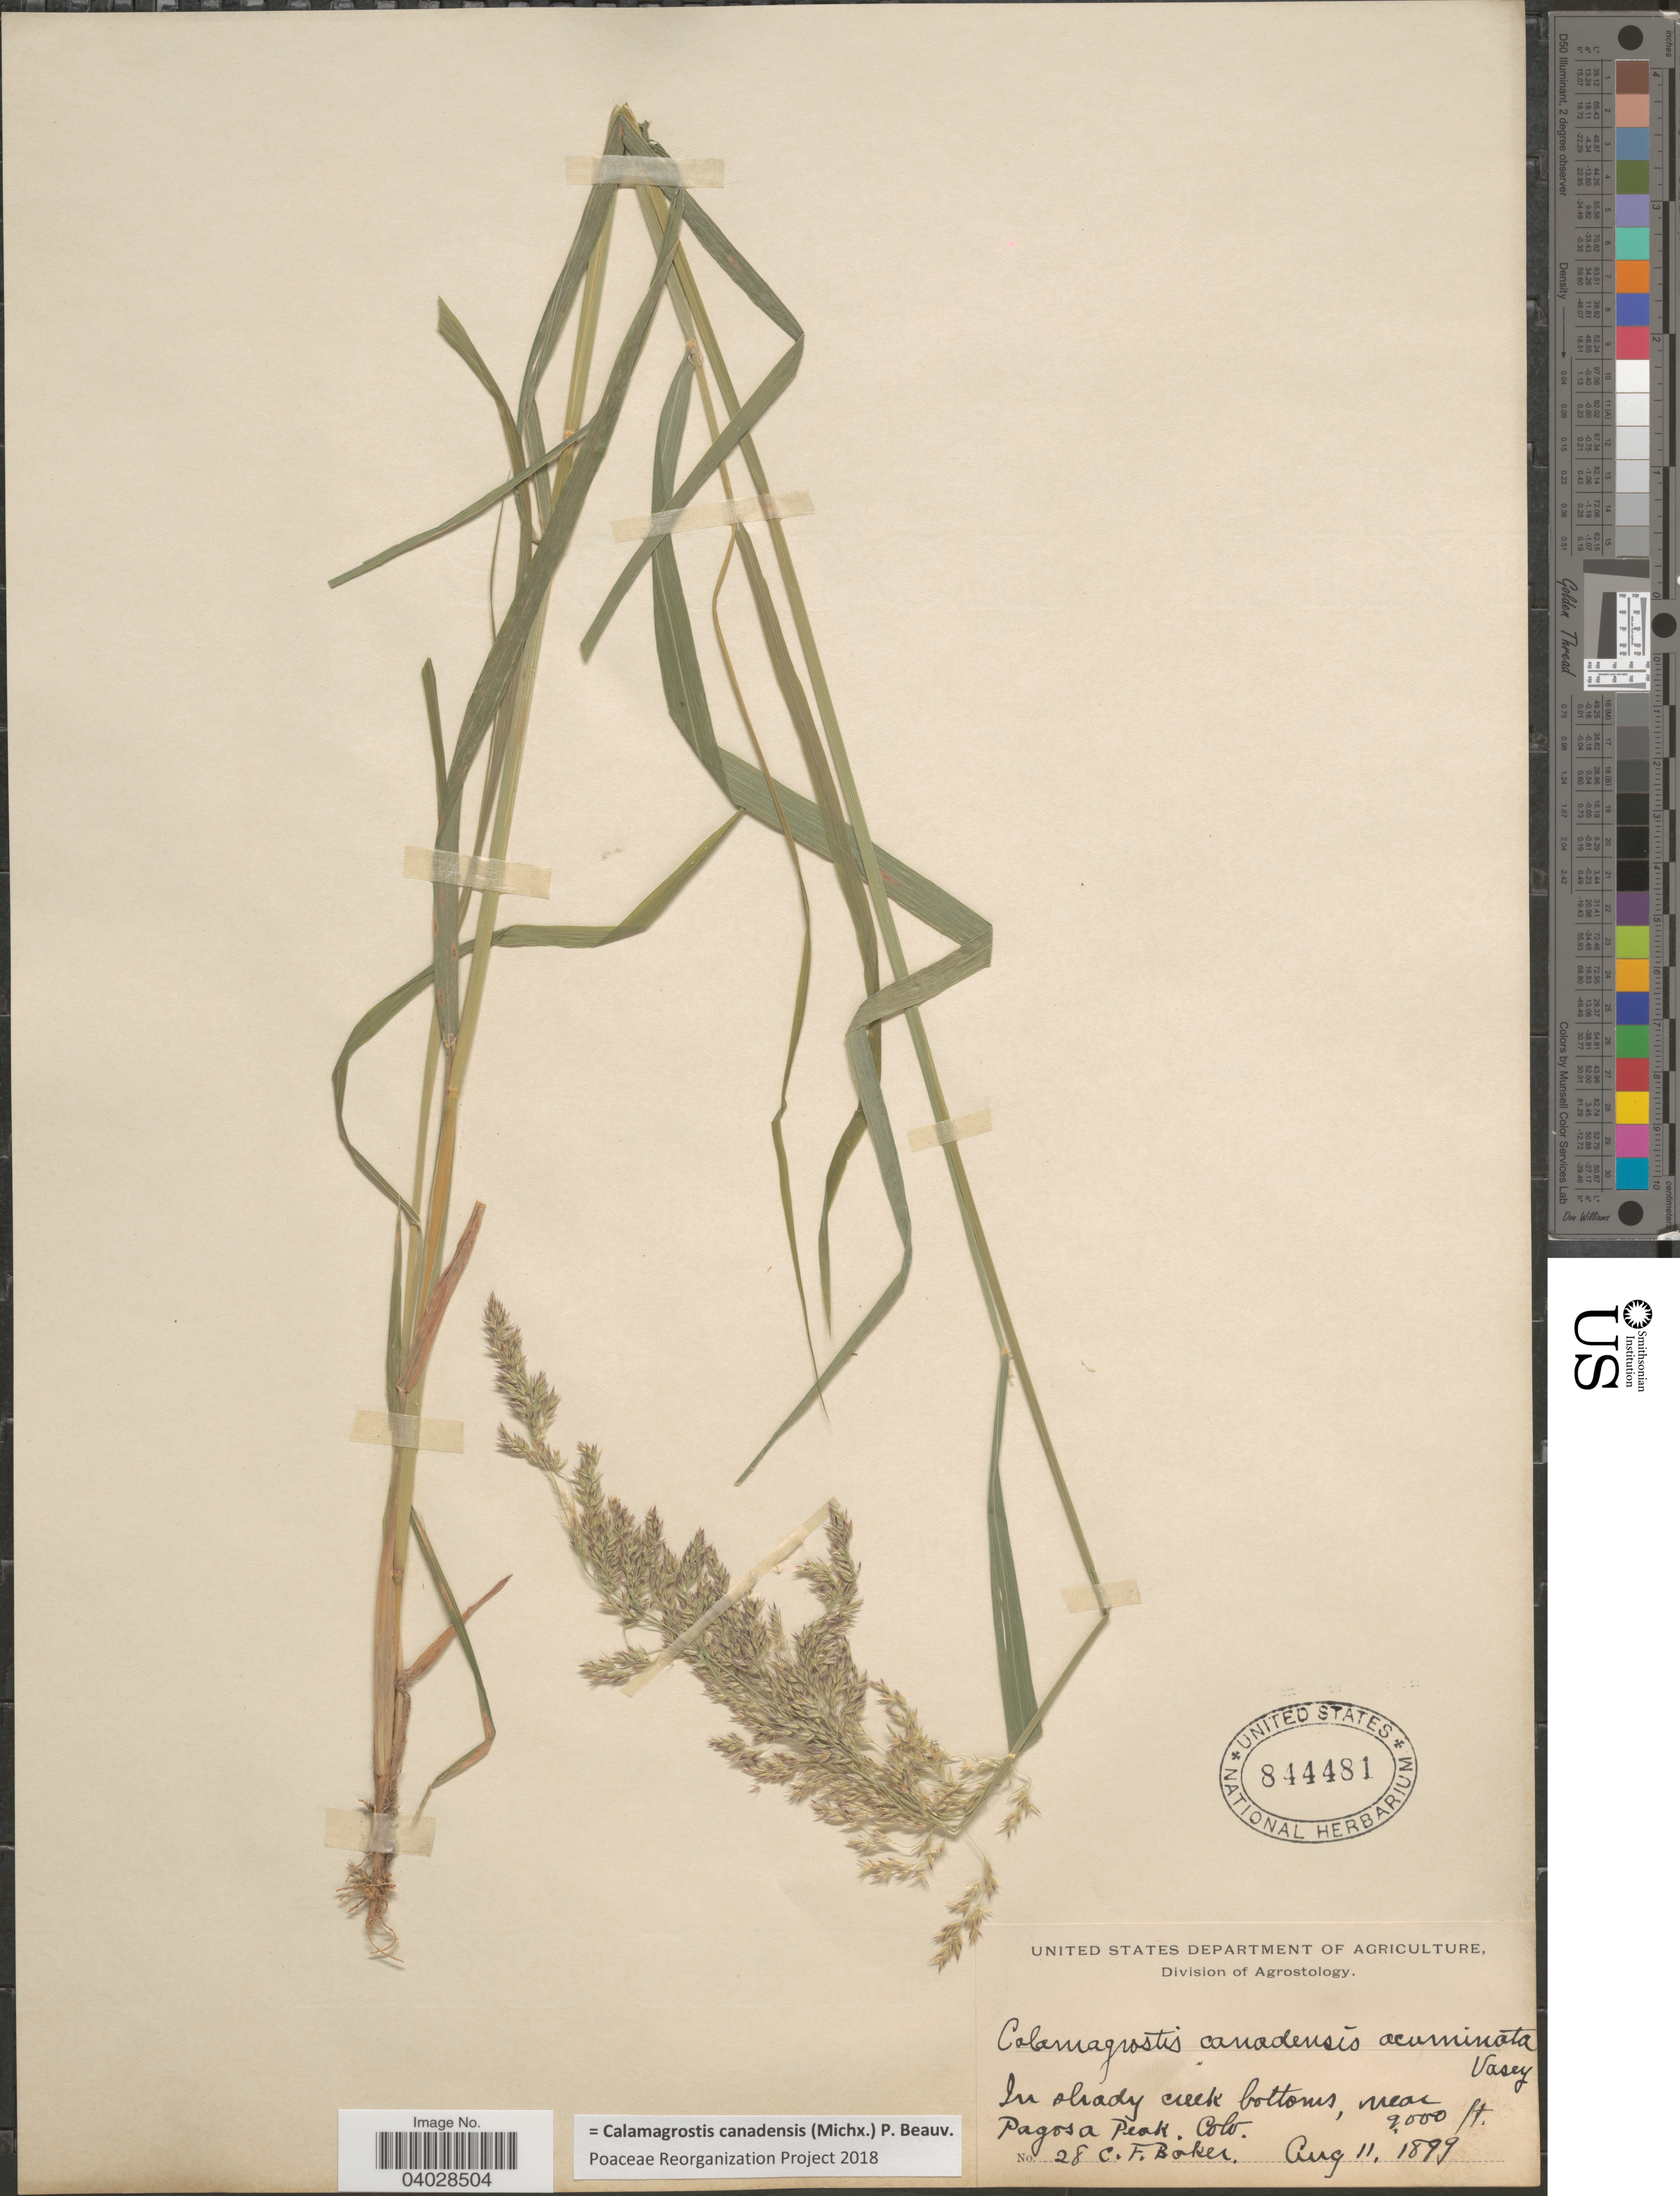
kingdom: Plantae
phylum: Tracheophyta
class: Liliopsida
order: Poales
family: Poaceae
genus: Calamagrostis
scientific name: Calamagrostis canadensis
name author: (Michx.) P. Beauv.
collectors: C. F. Baker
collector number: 28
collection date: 1899-08-11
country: United States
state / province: Colorado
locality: In shady creek bottoms, near Pagosa Peak.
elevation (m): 2743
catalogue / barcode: US 844481